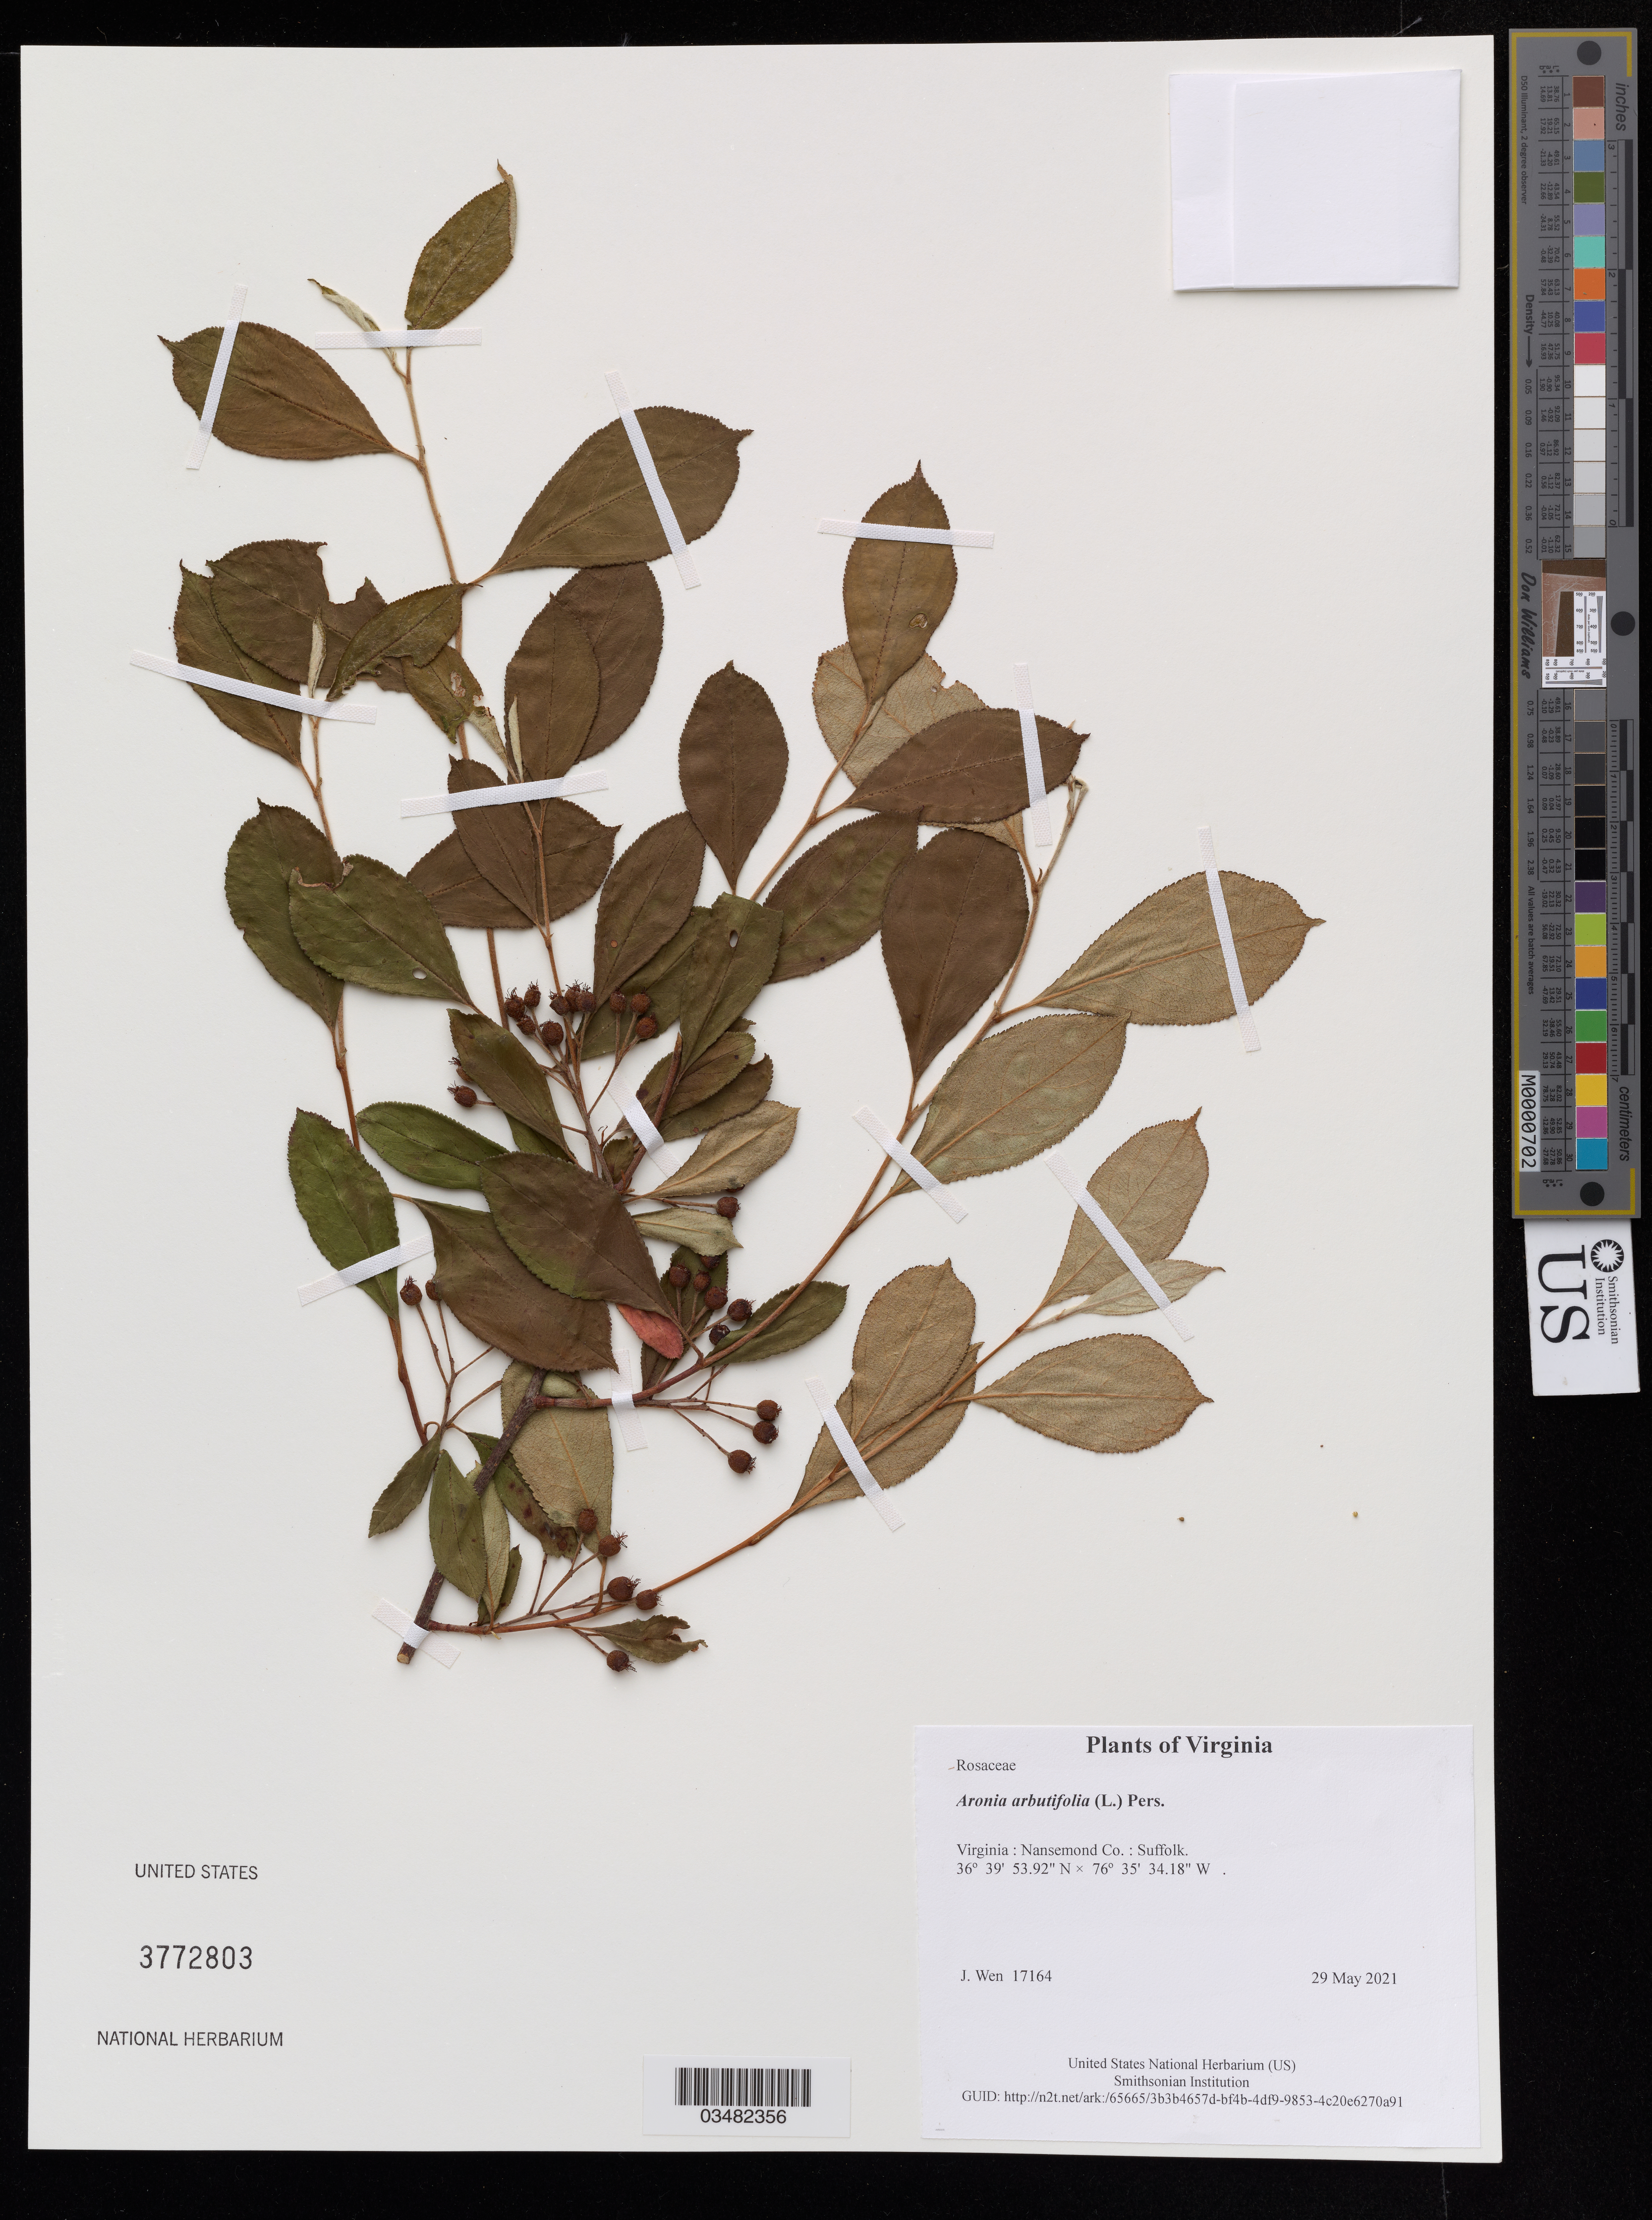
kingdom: Plantae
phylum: Tracheophyta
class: Magnoliopsida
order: Rosales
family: Rosaceae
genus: Aronia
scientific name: Aronia arbutifolia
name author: (L.) Pers.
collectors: J. Wen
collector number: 17164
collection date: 2021-05-29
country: United States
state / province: Virginia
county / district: Nansemond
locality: Suffolk.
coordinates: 36.664978 N, 76.592828 W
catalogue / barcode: US 3772803